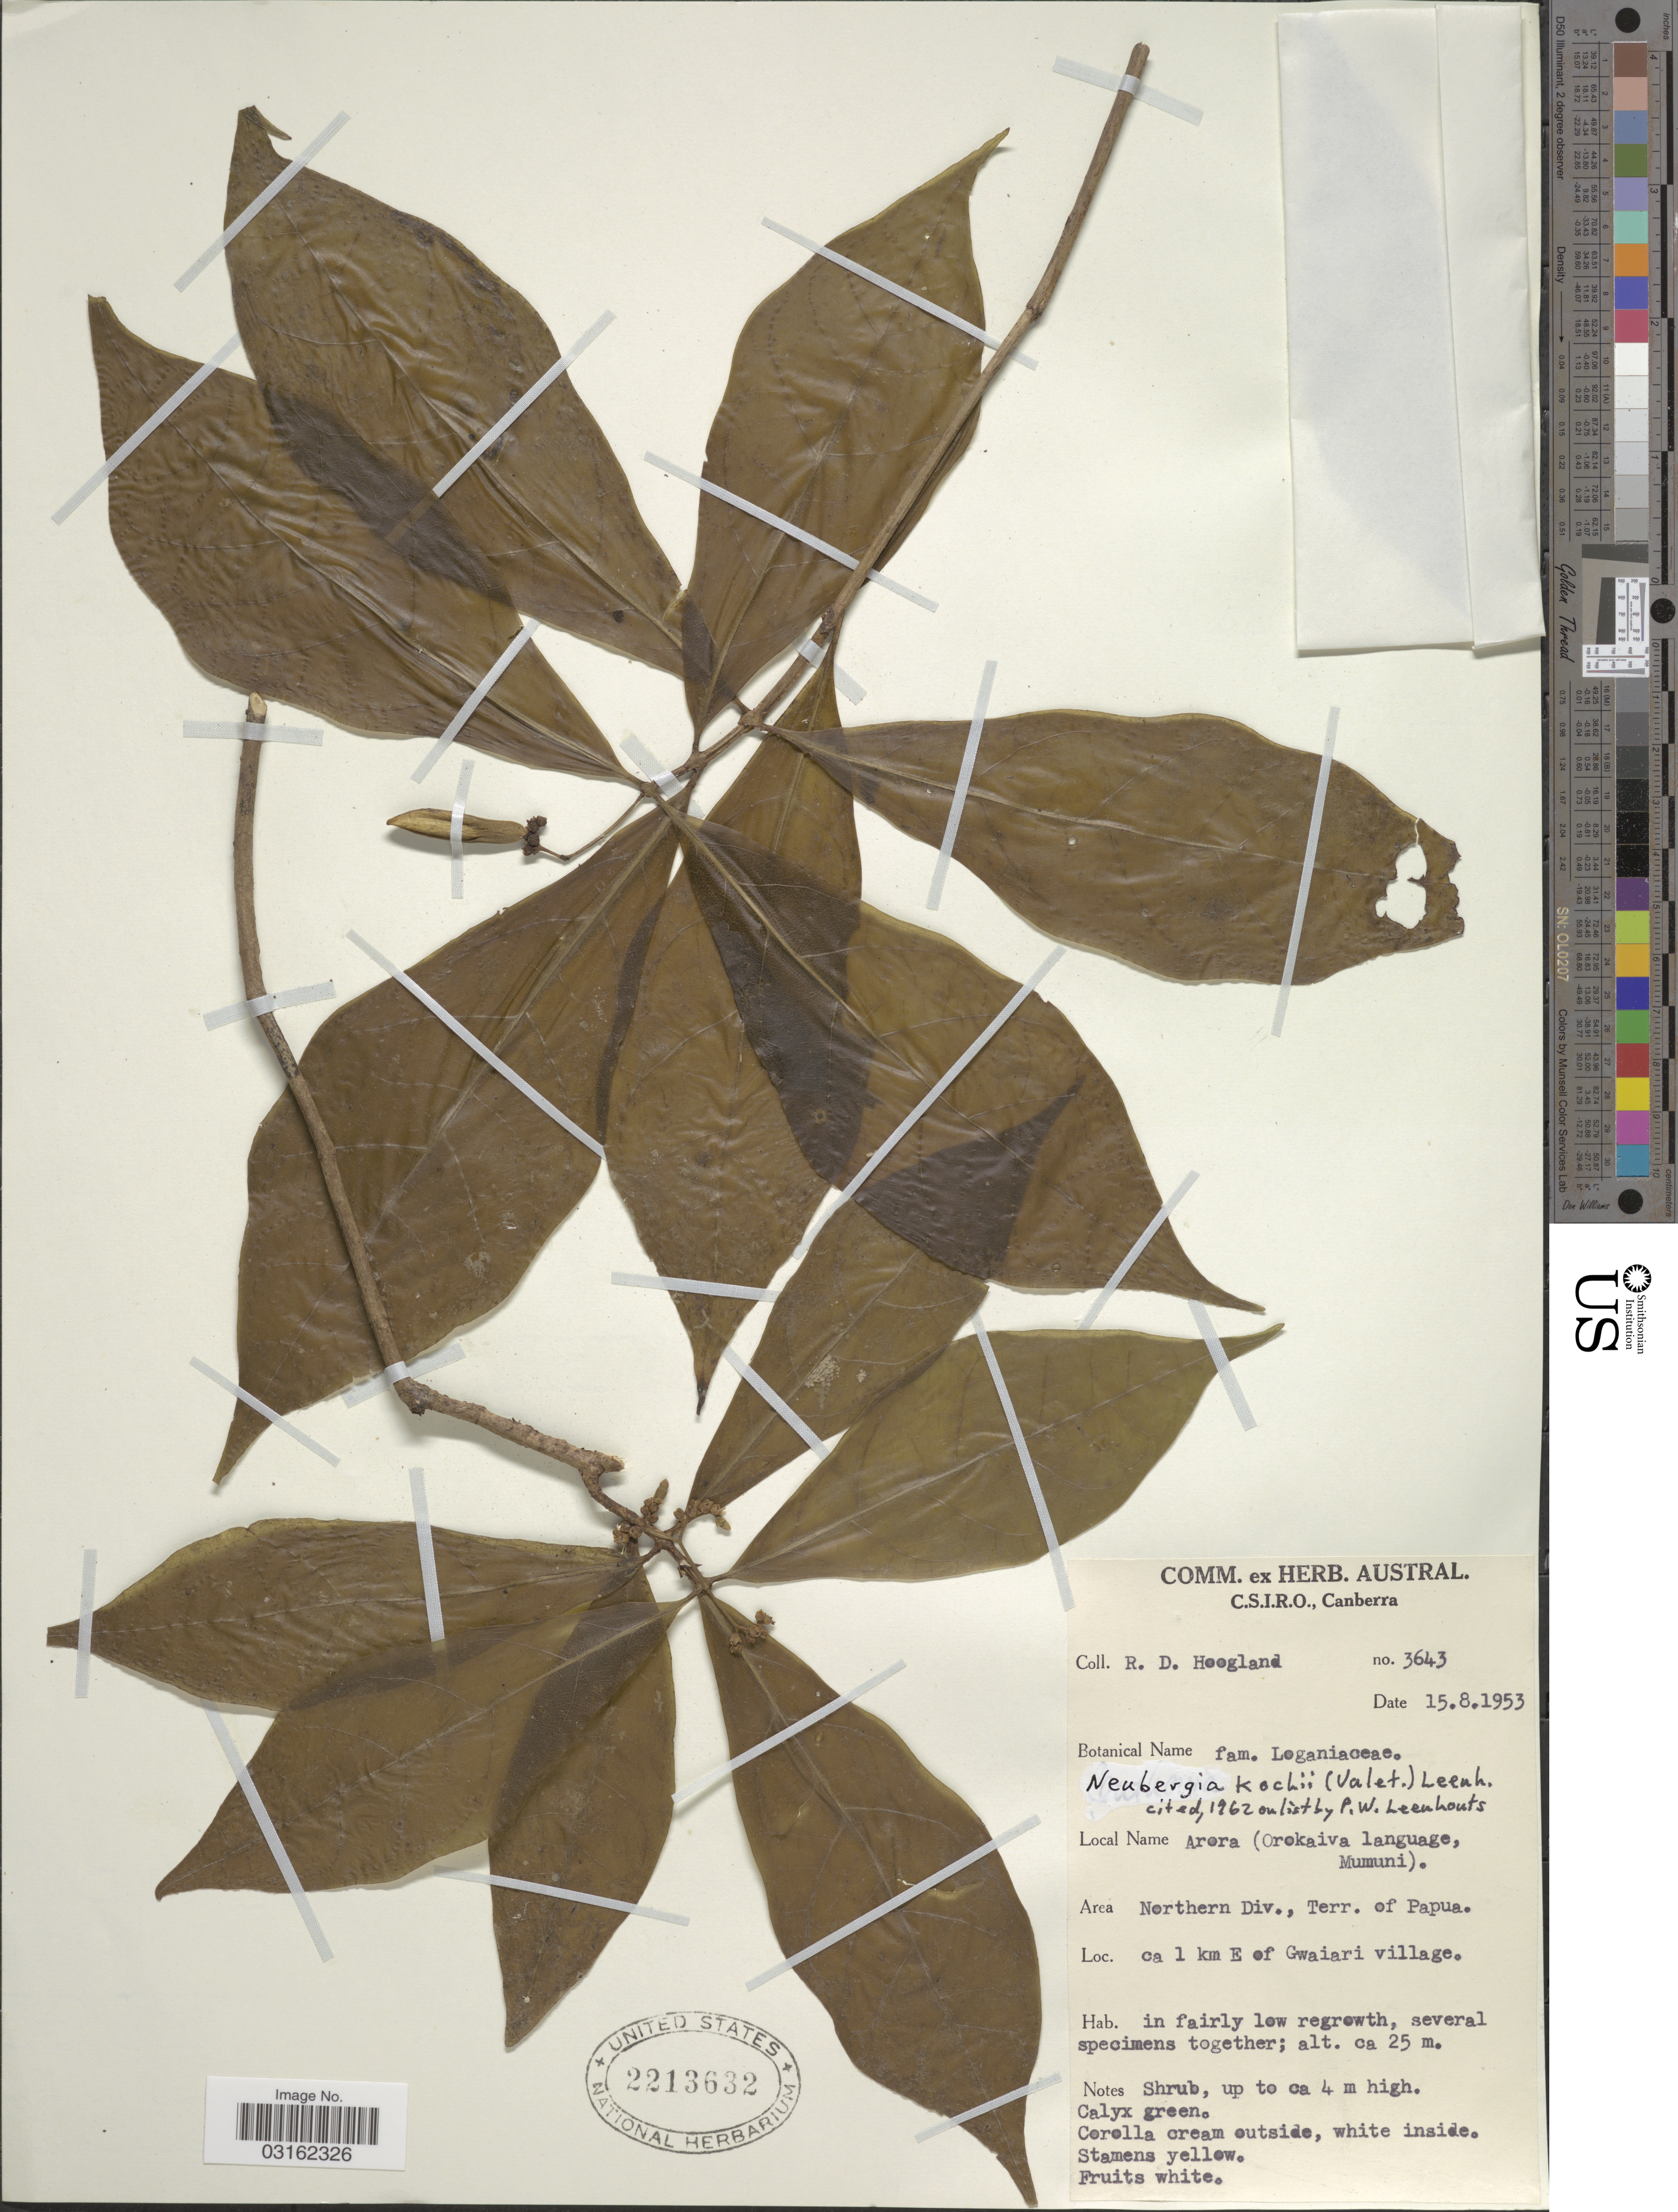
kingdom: Plantae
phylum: Tracheophyta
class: Magnoliopsida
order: Gentianales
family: Loganiaceae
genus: Neuburgia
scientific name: Neuburgia kochii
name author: (Valeton) Leenh.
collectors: R. D. Hoogland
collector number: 3643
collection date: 1953-08-15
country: Papua New Guinea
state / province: Northern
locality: Area Northern Div., Terr. of Papua, ca 1 km E of Gwaiari village.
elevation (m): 25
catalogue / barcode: US 2213632